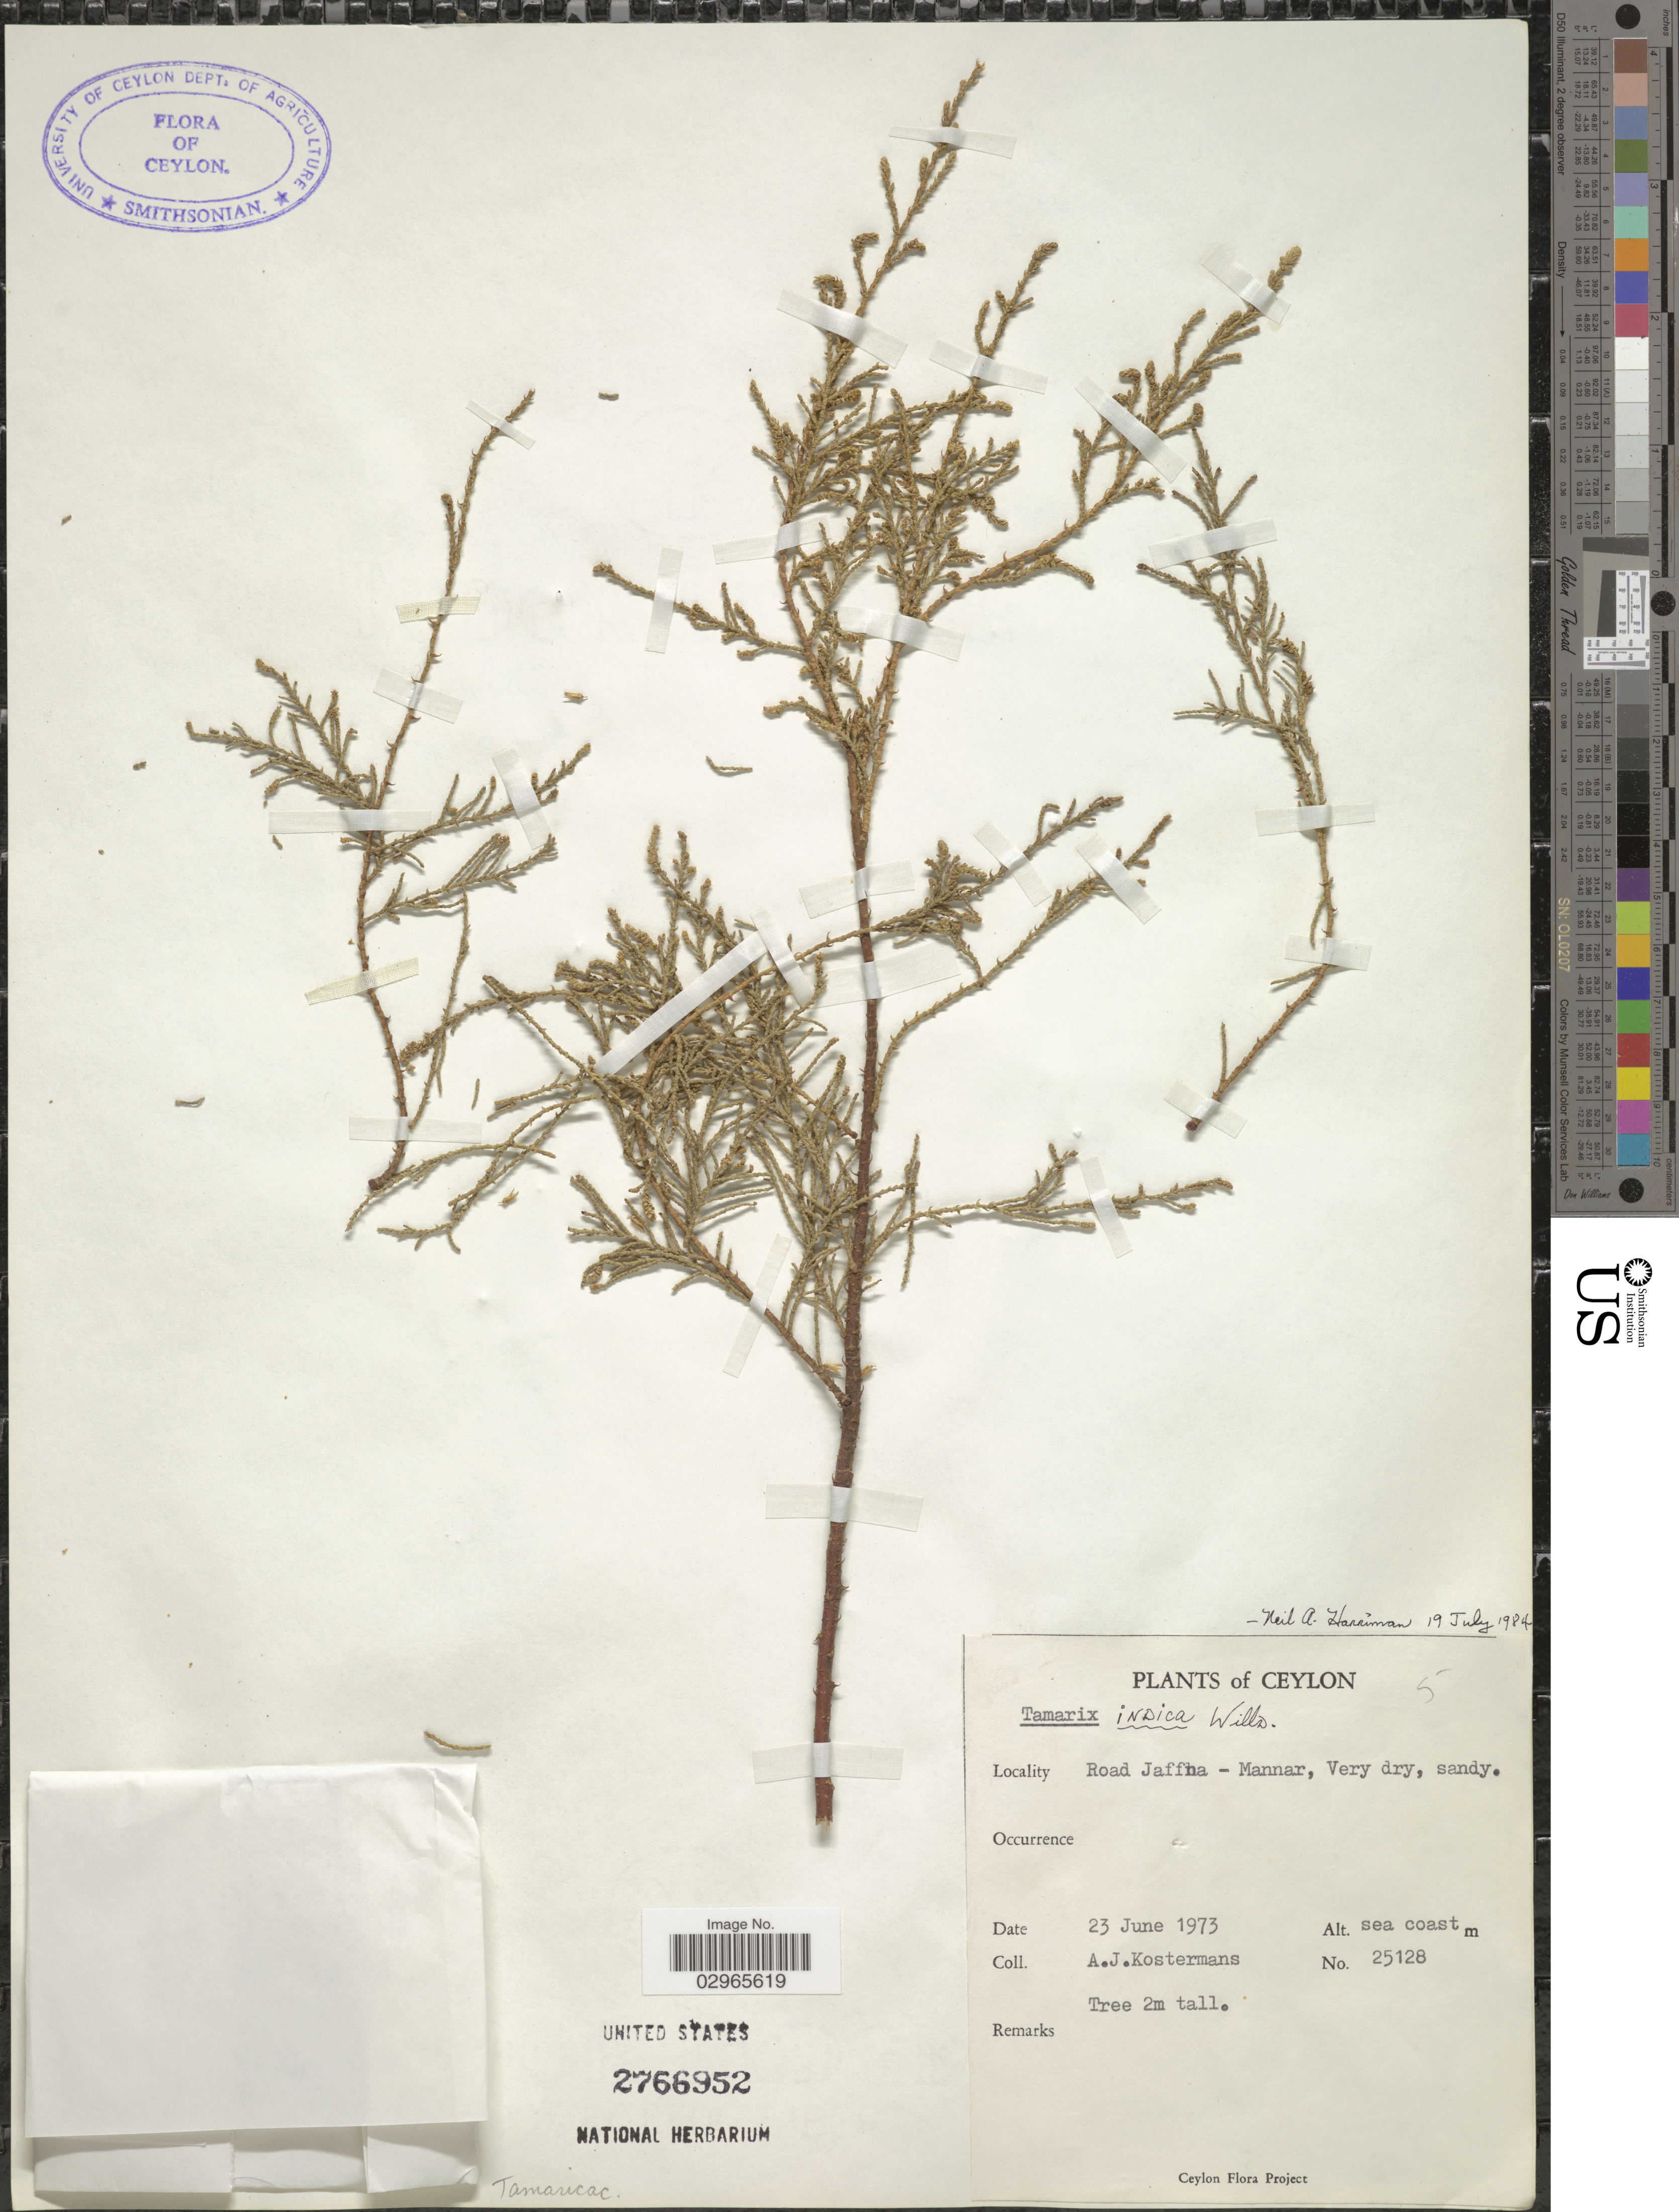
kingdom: Plantae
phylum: Tracheophyta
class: Magnoliopsida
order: Caryophyllales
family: Tamaricaceae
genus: Tamarix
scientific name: Tamarix indica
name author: Willd.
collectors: A. J. G. Kostermans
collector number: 25128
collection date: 1973-06-23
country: Sri Lanka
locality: Ceylon. Road Jaffna - Mannar.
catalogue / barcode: US 2766952